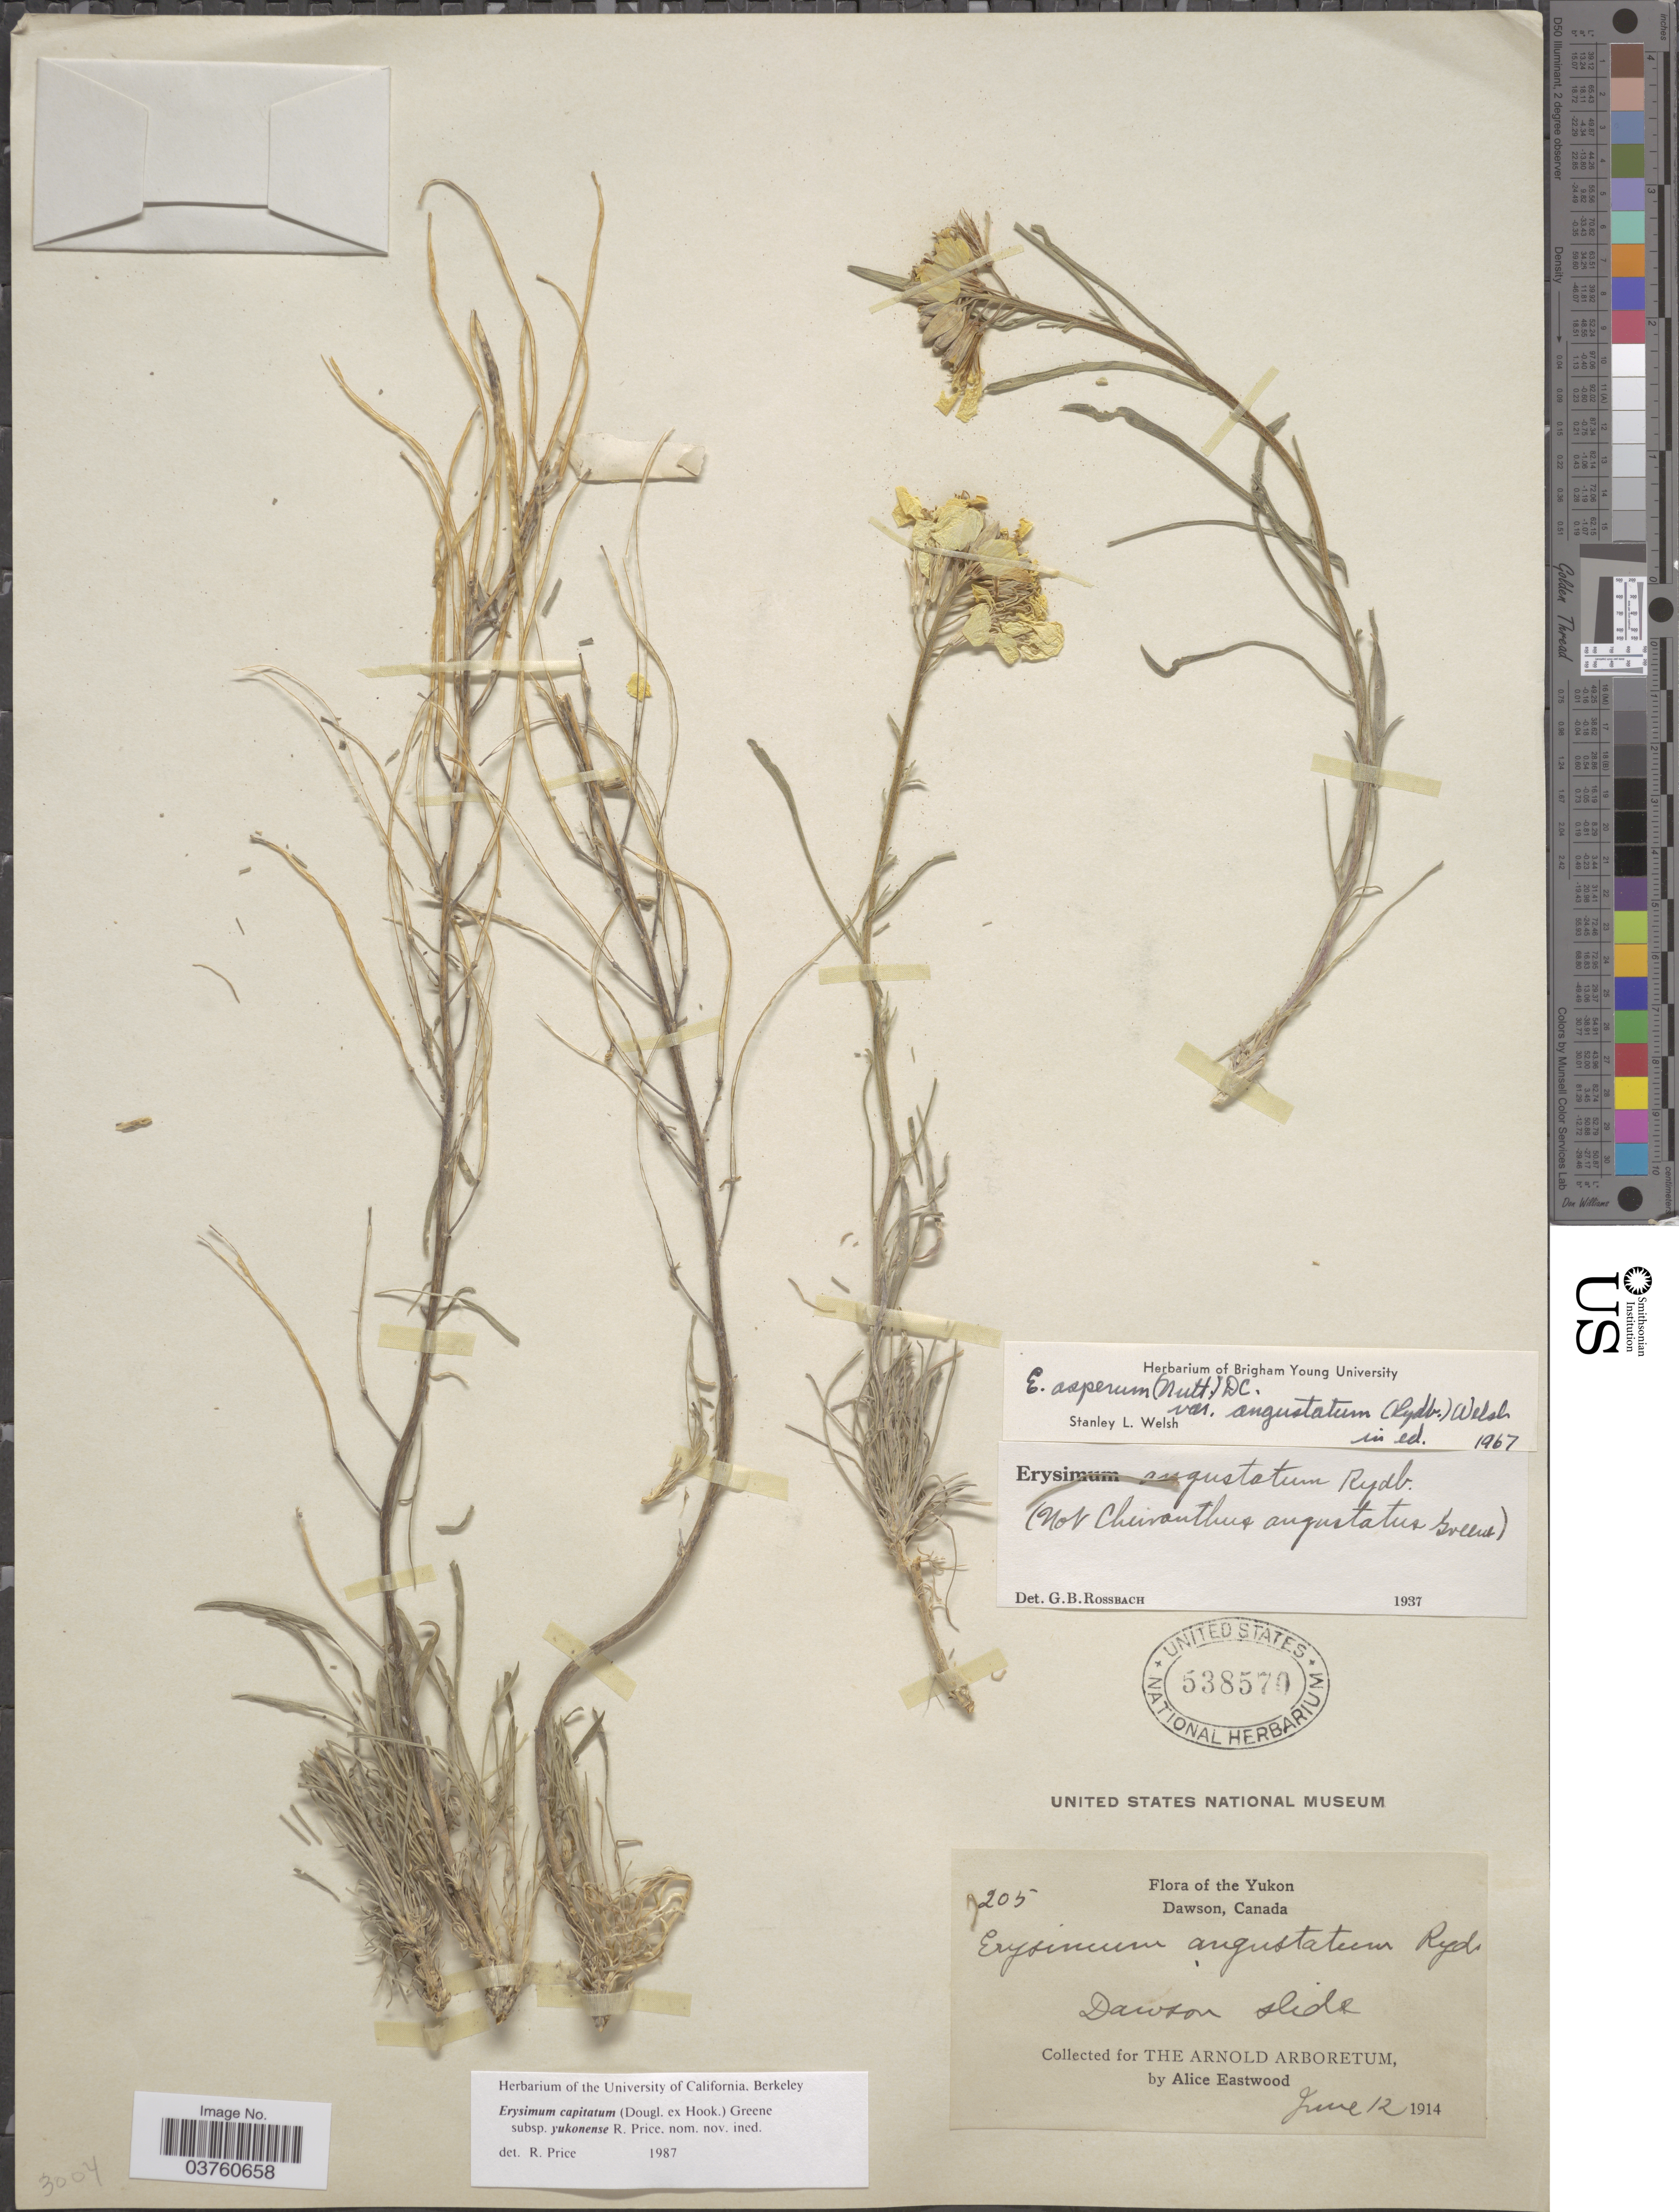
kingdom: Plantae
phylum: Tracheophyta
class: Magnoliopsida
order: Brassicales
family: Brassicaceae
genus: Erysimum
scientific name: Erysimum capitatum subsp. yukonense R.A. Price nom nov. ined.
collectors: A. Eastwood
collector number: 205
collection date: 1914-06-12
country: Canada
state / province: Yukon Territory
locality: The Yukon. Dawson. Dawson slide.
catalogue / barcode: US 538570